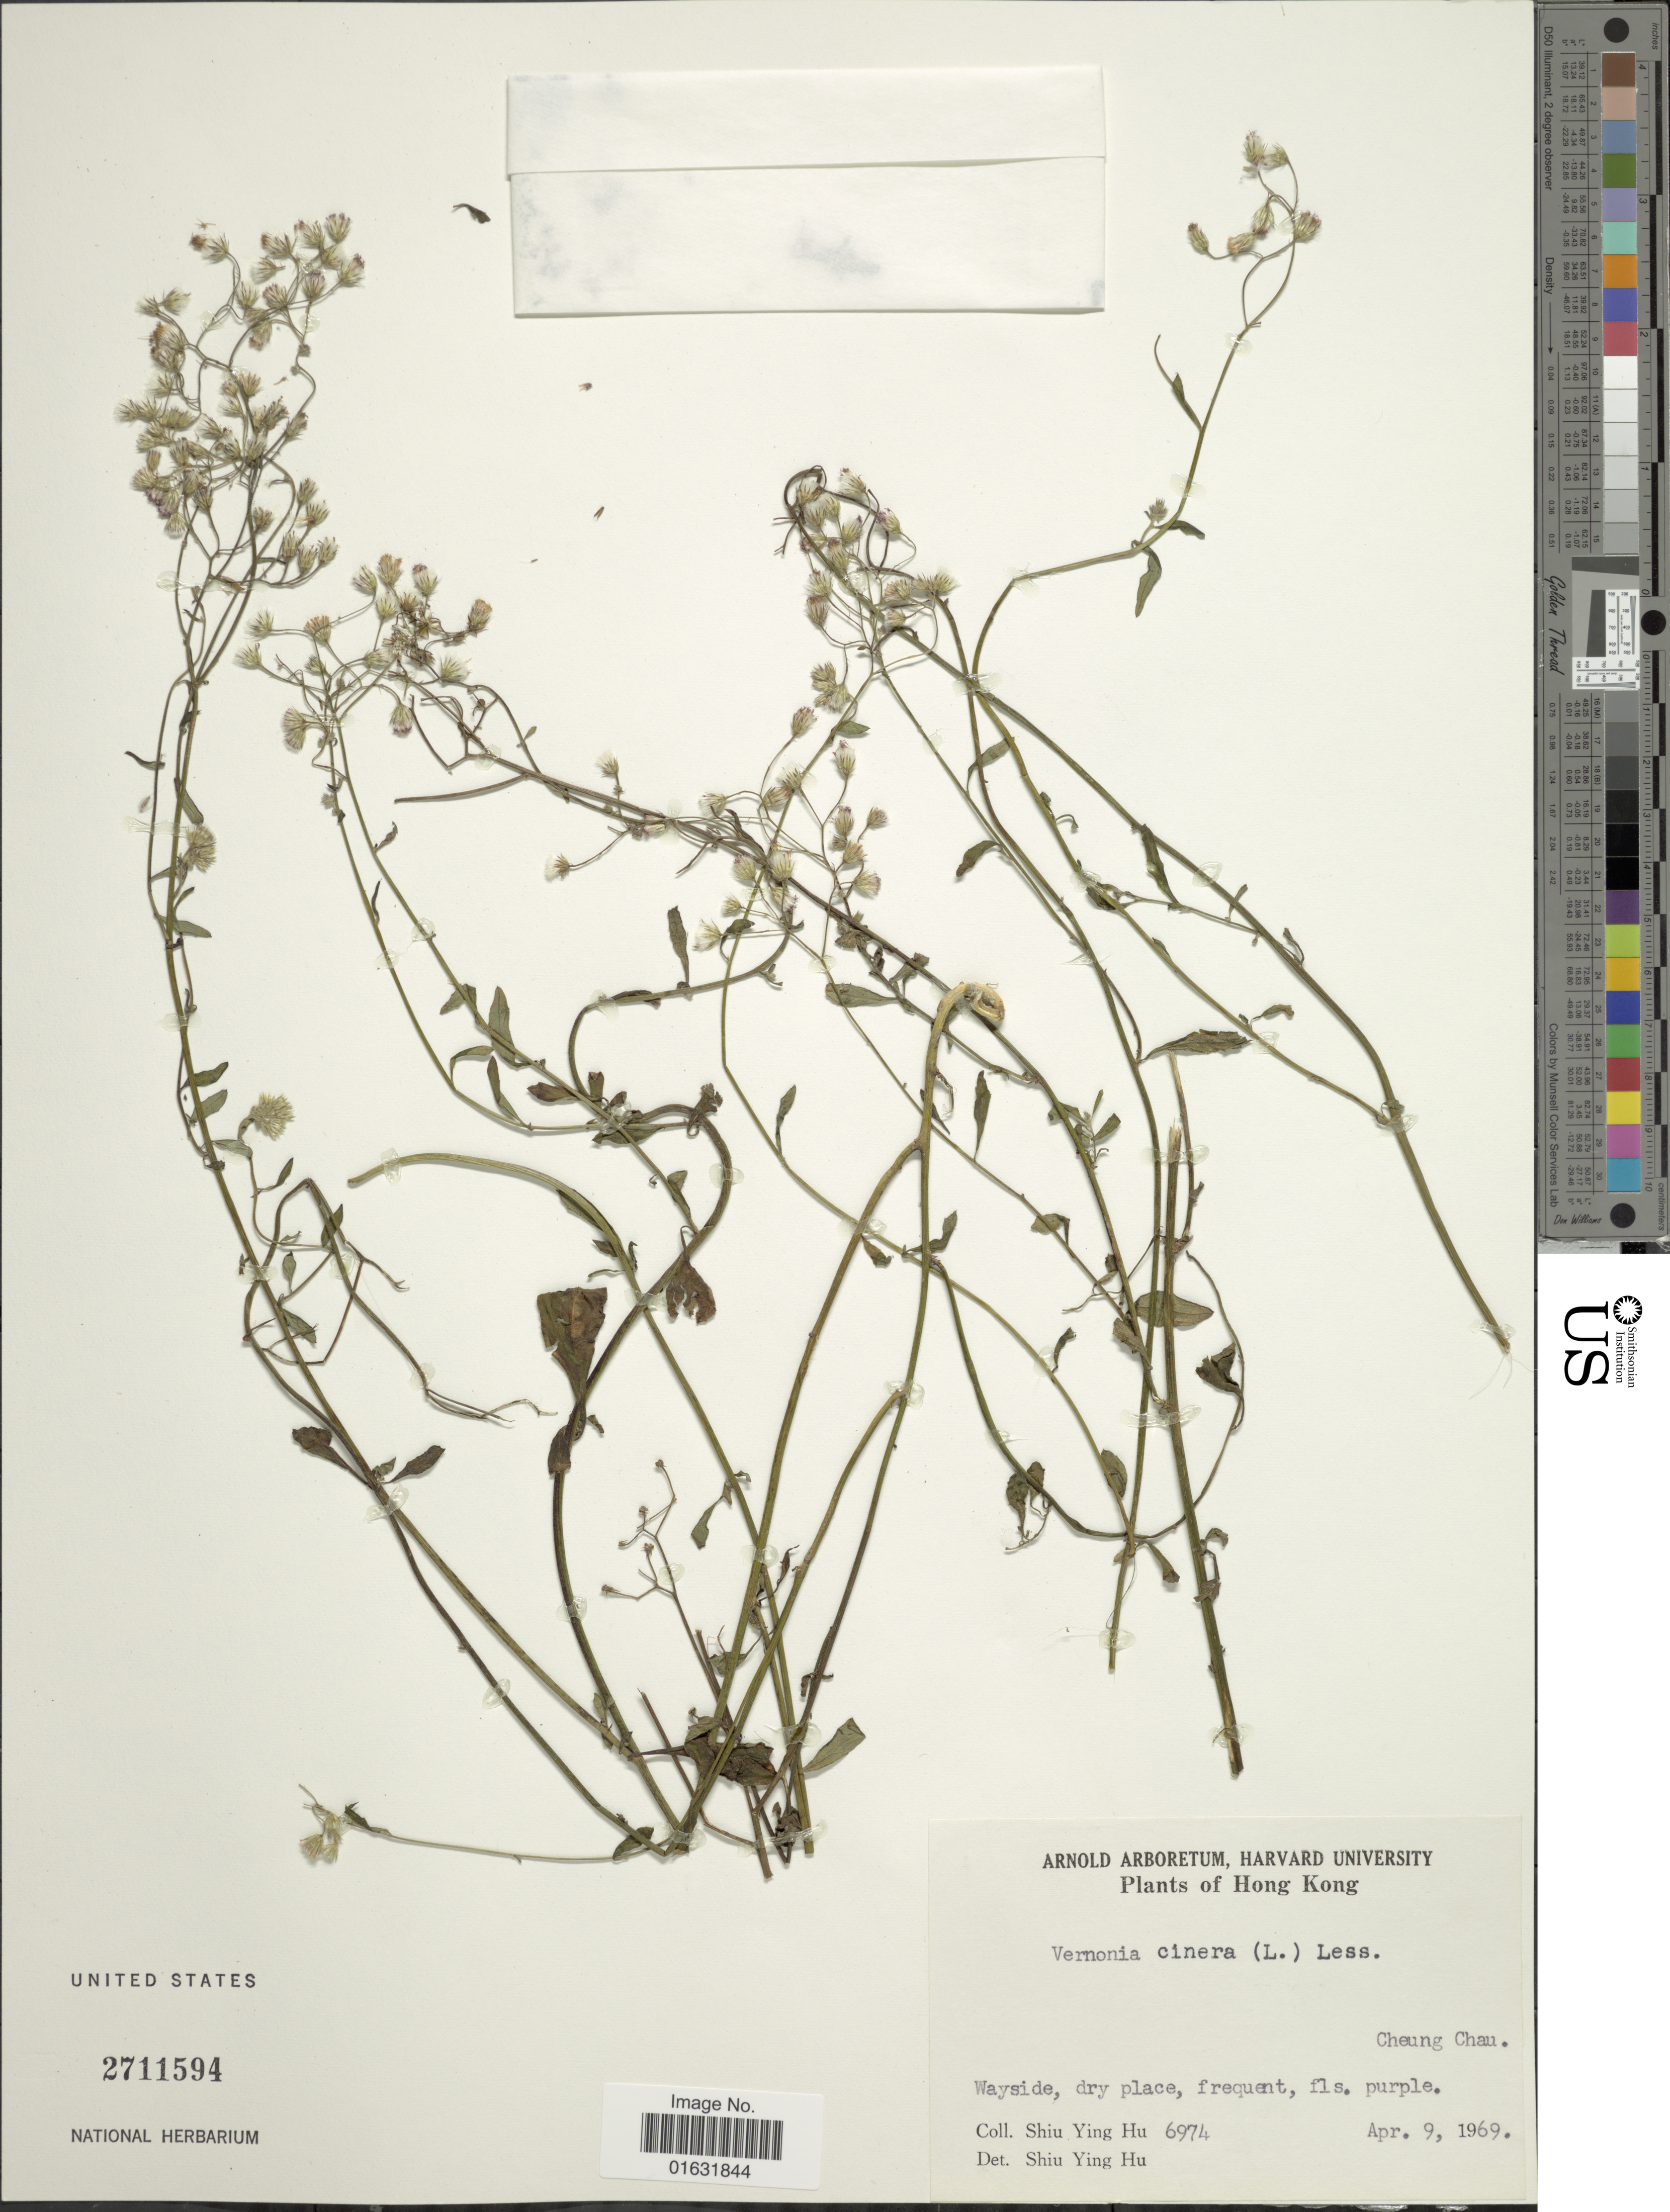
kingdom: Plantae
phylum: Tracheophyta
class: Magnoliopsida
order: Asterales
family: Asteraceae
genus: Cyanthillium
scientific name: Cyanthillium cinereum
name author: (L.) H. Rob.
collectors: S. Y. Hu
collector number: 6974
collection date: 1969-04-09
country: China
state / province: Hong Kong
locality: Wayside, Cheung Chau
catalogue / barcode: US 2711594